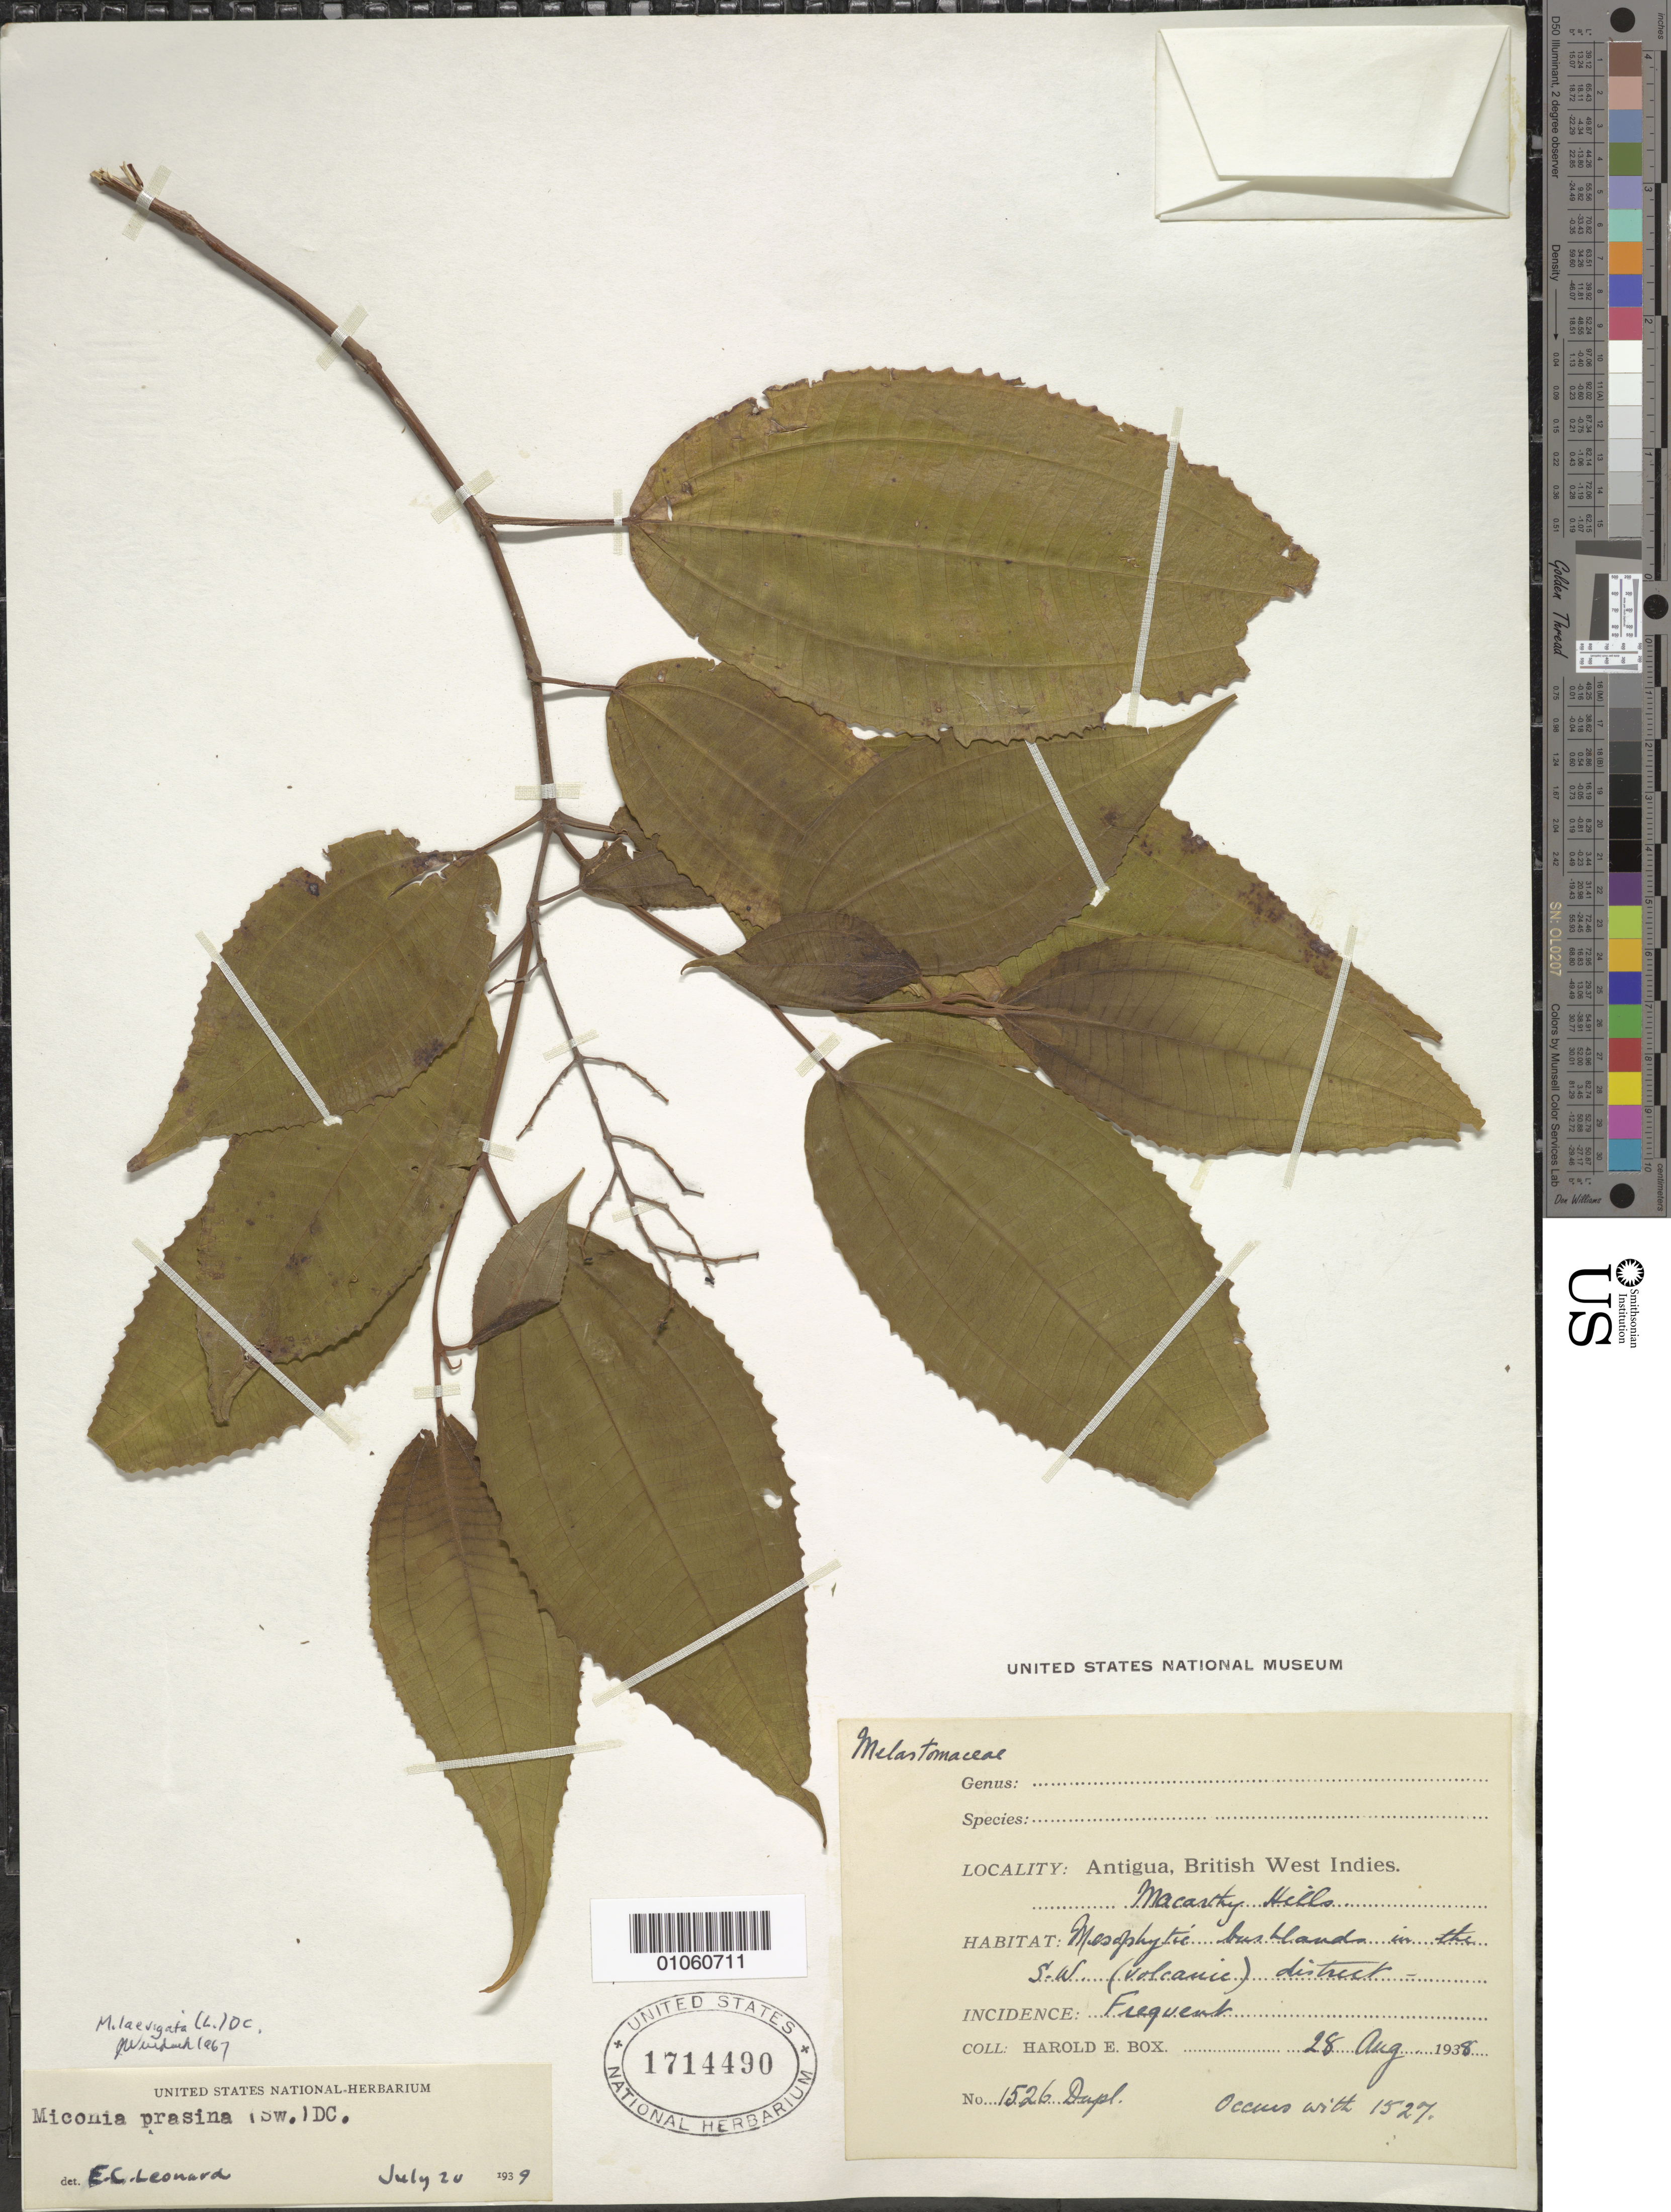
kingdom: Plantae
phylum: Tracheophyta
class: Magnoliopsida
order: Myrtales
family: Melastomataceae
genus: Miconia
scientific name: Miconia laevigata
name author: (L.) D. Don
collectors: H. E. Box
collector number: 1526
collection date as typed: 28 Aug 1938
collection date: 1938-08-28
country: Antigua and Barbuda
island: Antigua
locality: Macarthy Hills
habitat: Mesophytic bushlands in the SW (volcanic) district; frequent. Occurs with 1527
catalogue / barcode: US 1714490